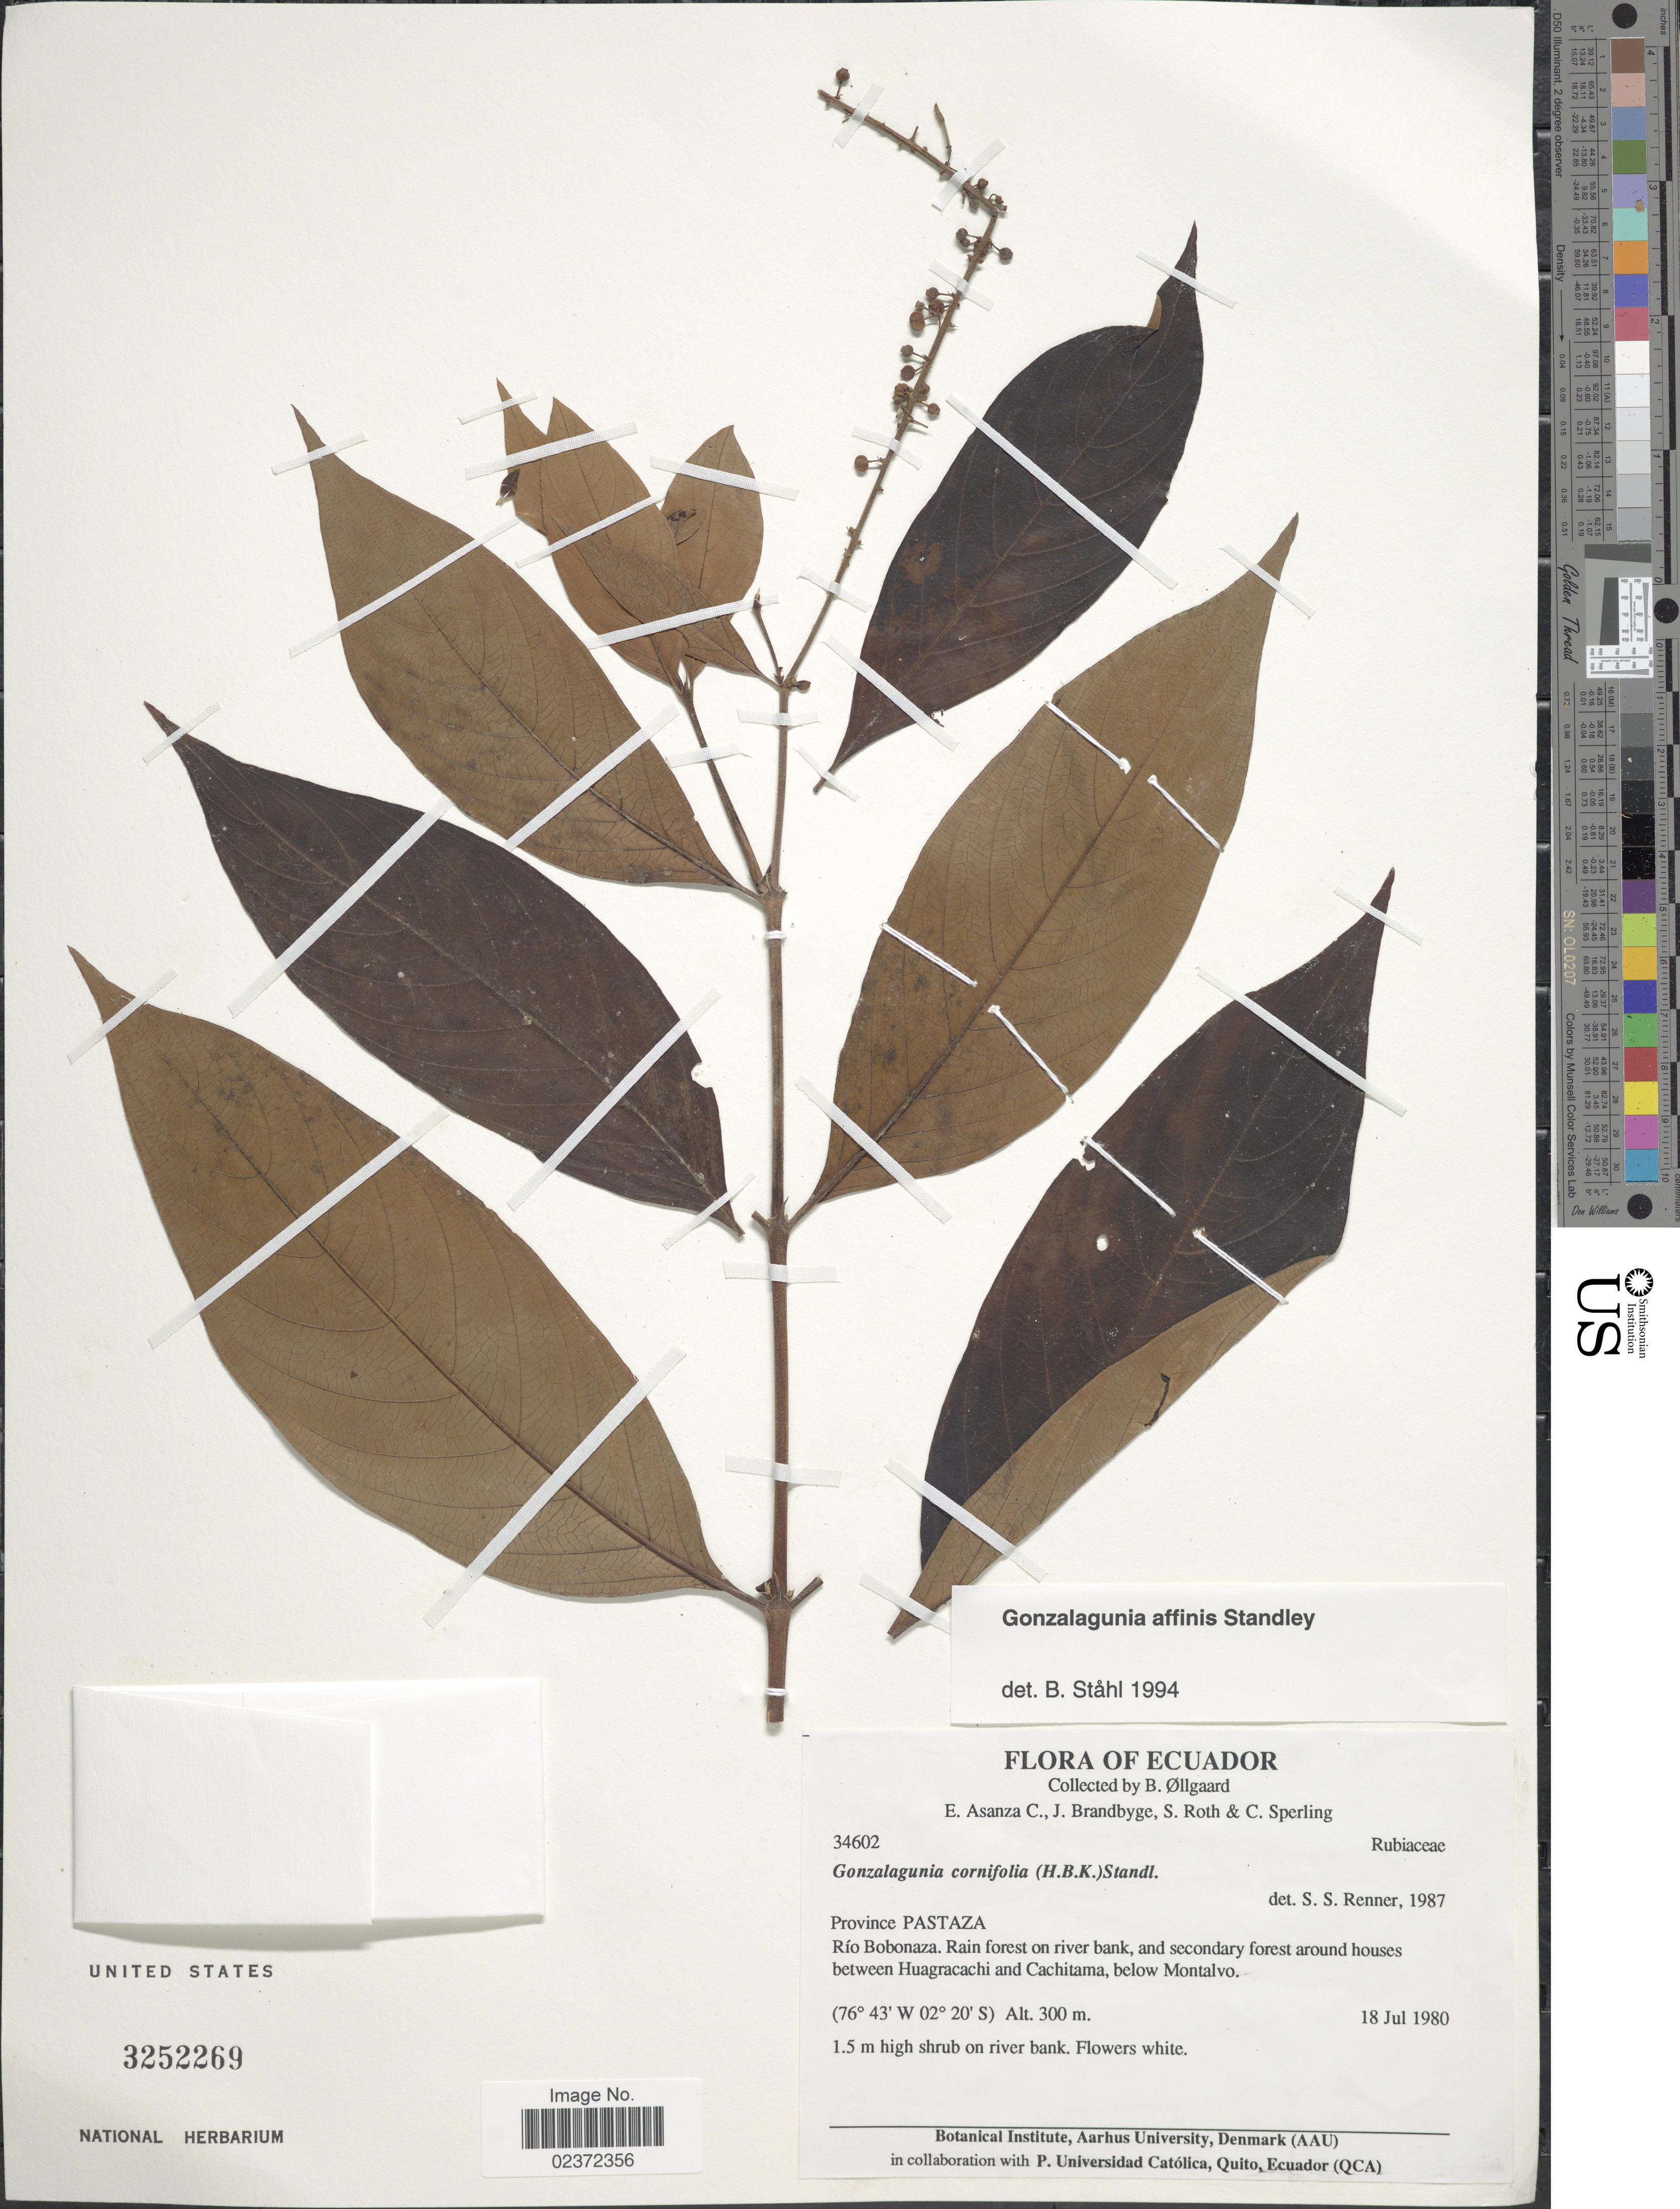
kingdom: Plantae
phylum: Tracheophyta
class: Magnoliopsida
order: Gentianales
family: Rubiaceae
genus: Gonzalagunia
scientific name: Gonzalagunia affinis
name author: Standl. ex Steyerm.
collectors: B. Øllgaard, E. Asanza, J. Brandbyge, S. Roth & C. Sperling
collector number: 34602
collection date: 1980-07-18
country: Ecuador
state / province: Pastaza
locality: Rio Bobonaza, rain forest on river bank, and secondary forest around houses between Huagracachi and Cachitama, below Montalvo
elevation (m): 300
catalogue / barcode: US 3252269